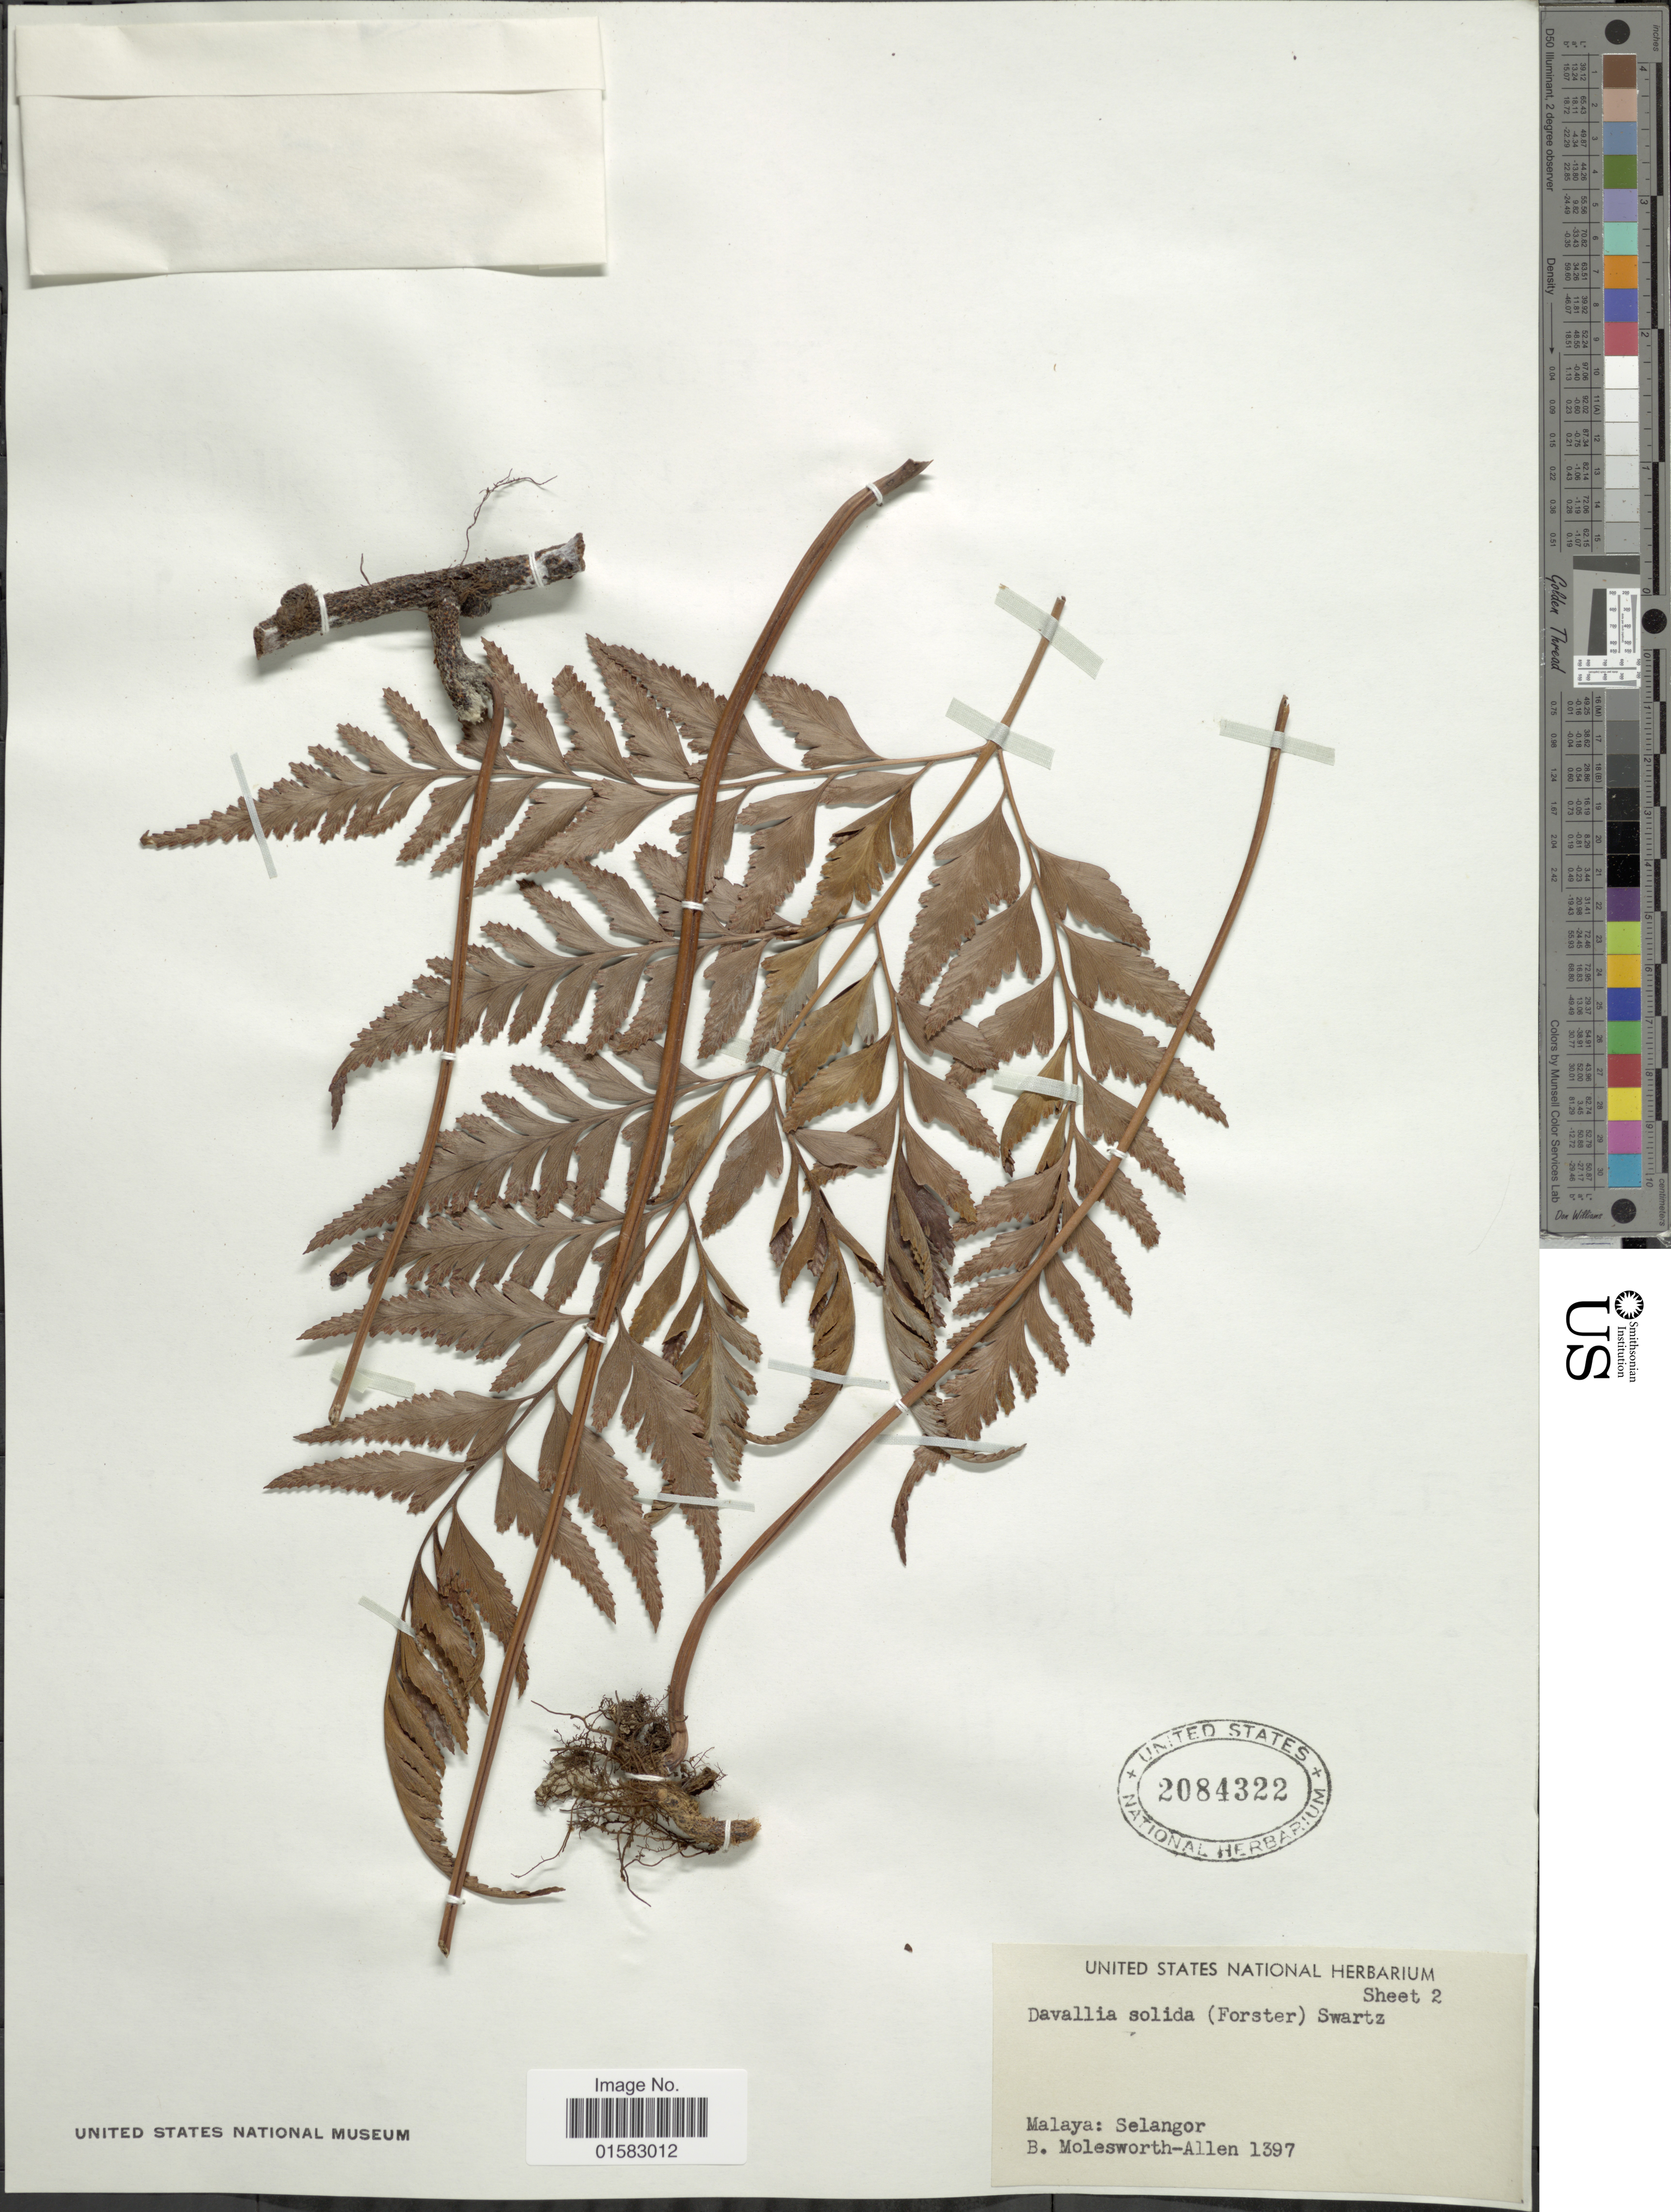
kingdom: Plantae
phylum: Tracheophyta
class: Polypodiopsida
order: Polypodiales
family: Davalliaceae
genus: Davallia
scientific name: Davallia solida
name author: (G. Forst.) Sw.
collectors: B. E. G. Molesworth-Allen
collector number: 1397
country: Malaysia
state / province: Selangor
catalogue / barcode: US 2084322